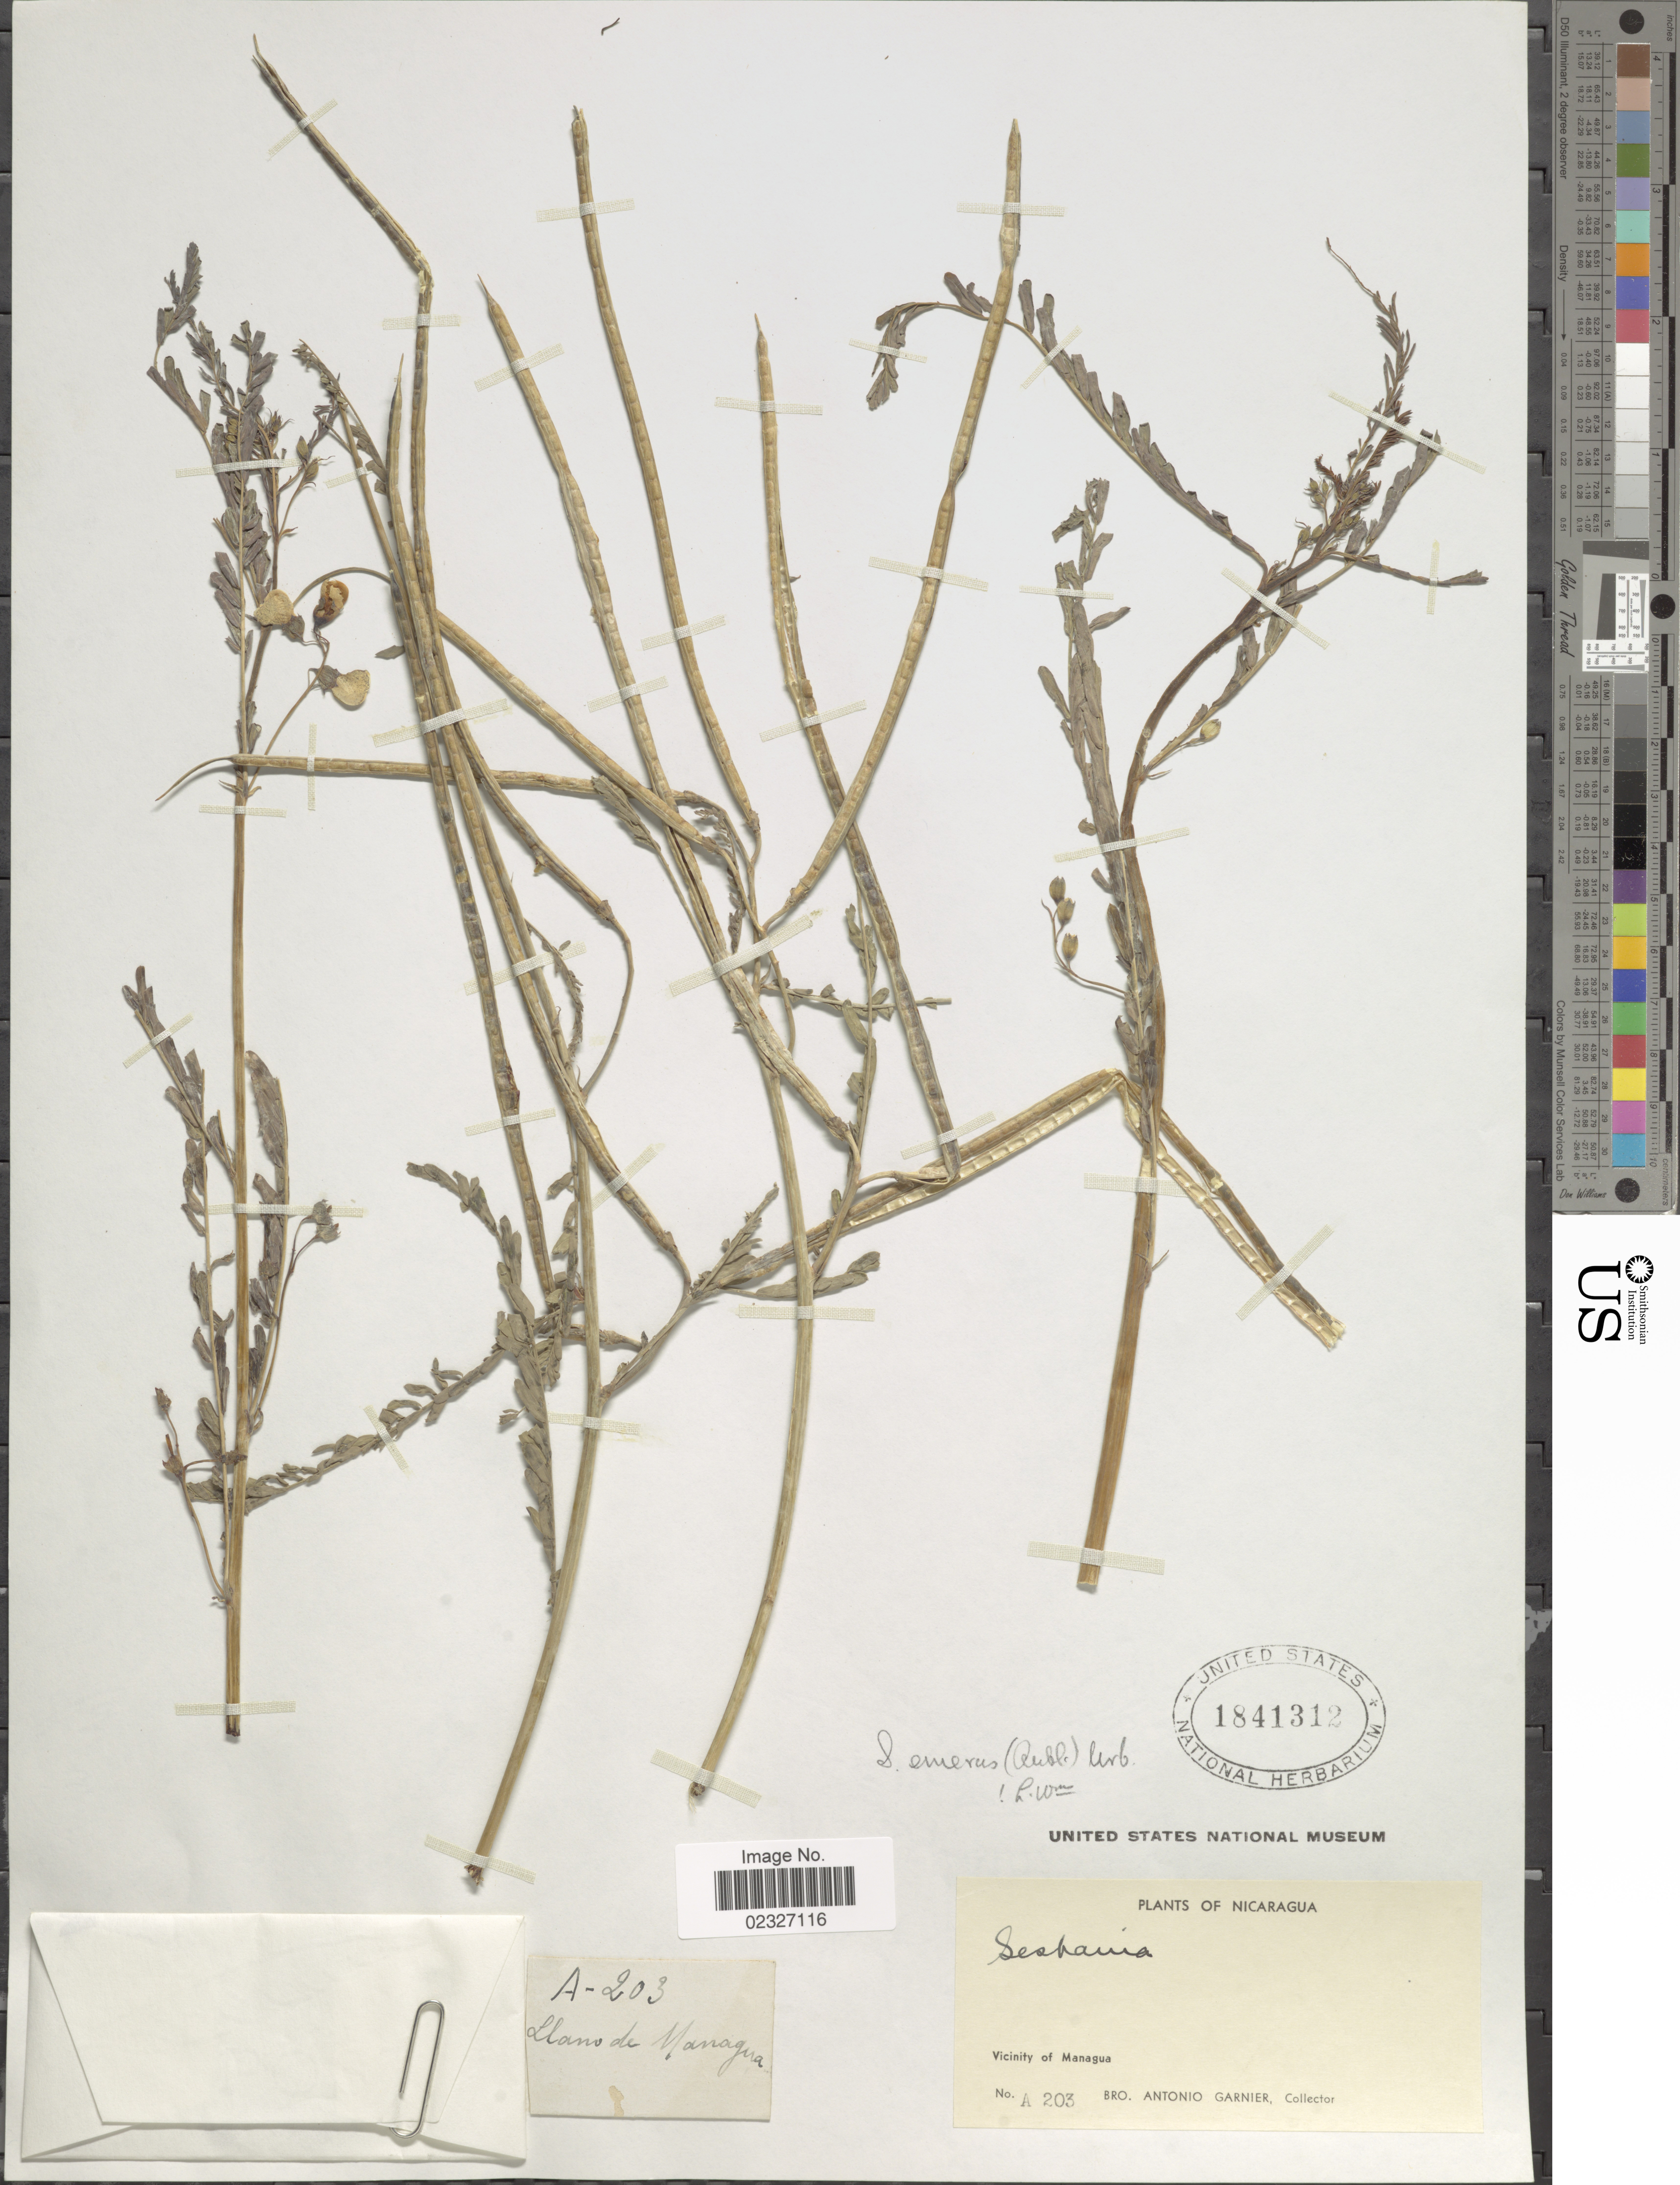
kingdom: Plantae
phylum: Tracheophyta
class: Magnoliopsida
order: Fabales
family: Fabaceae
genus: Sesbania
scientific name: Sesbania emerus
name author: (Aubl.) Urb.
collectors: Bro. A. Garnier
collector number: A 203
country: Nicaragua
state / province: Managua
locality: Vicinity of Managua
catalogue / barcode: US 1841312